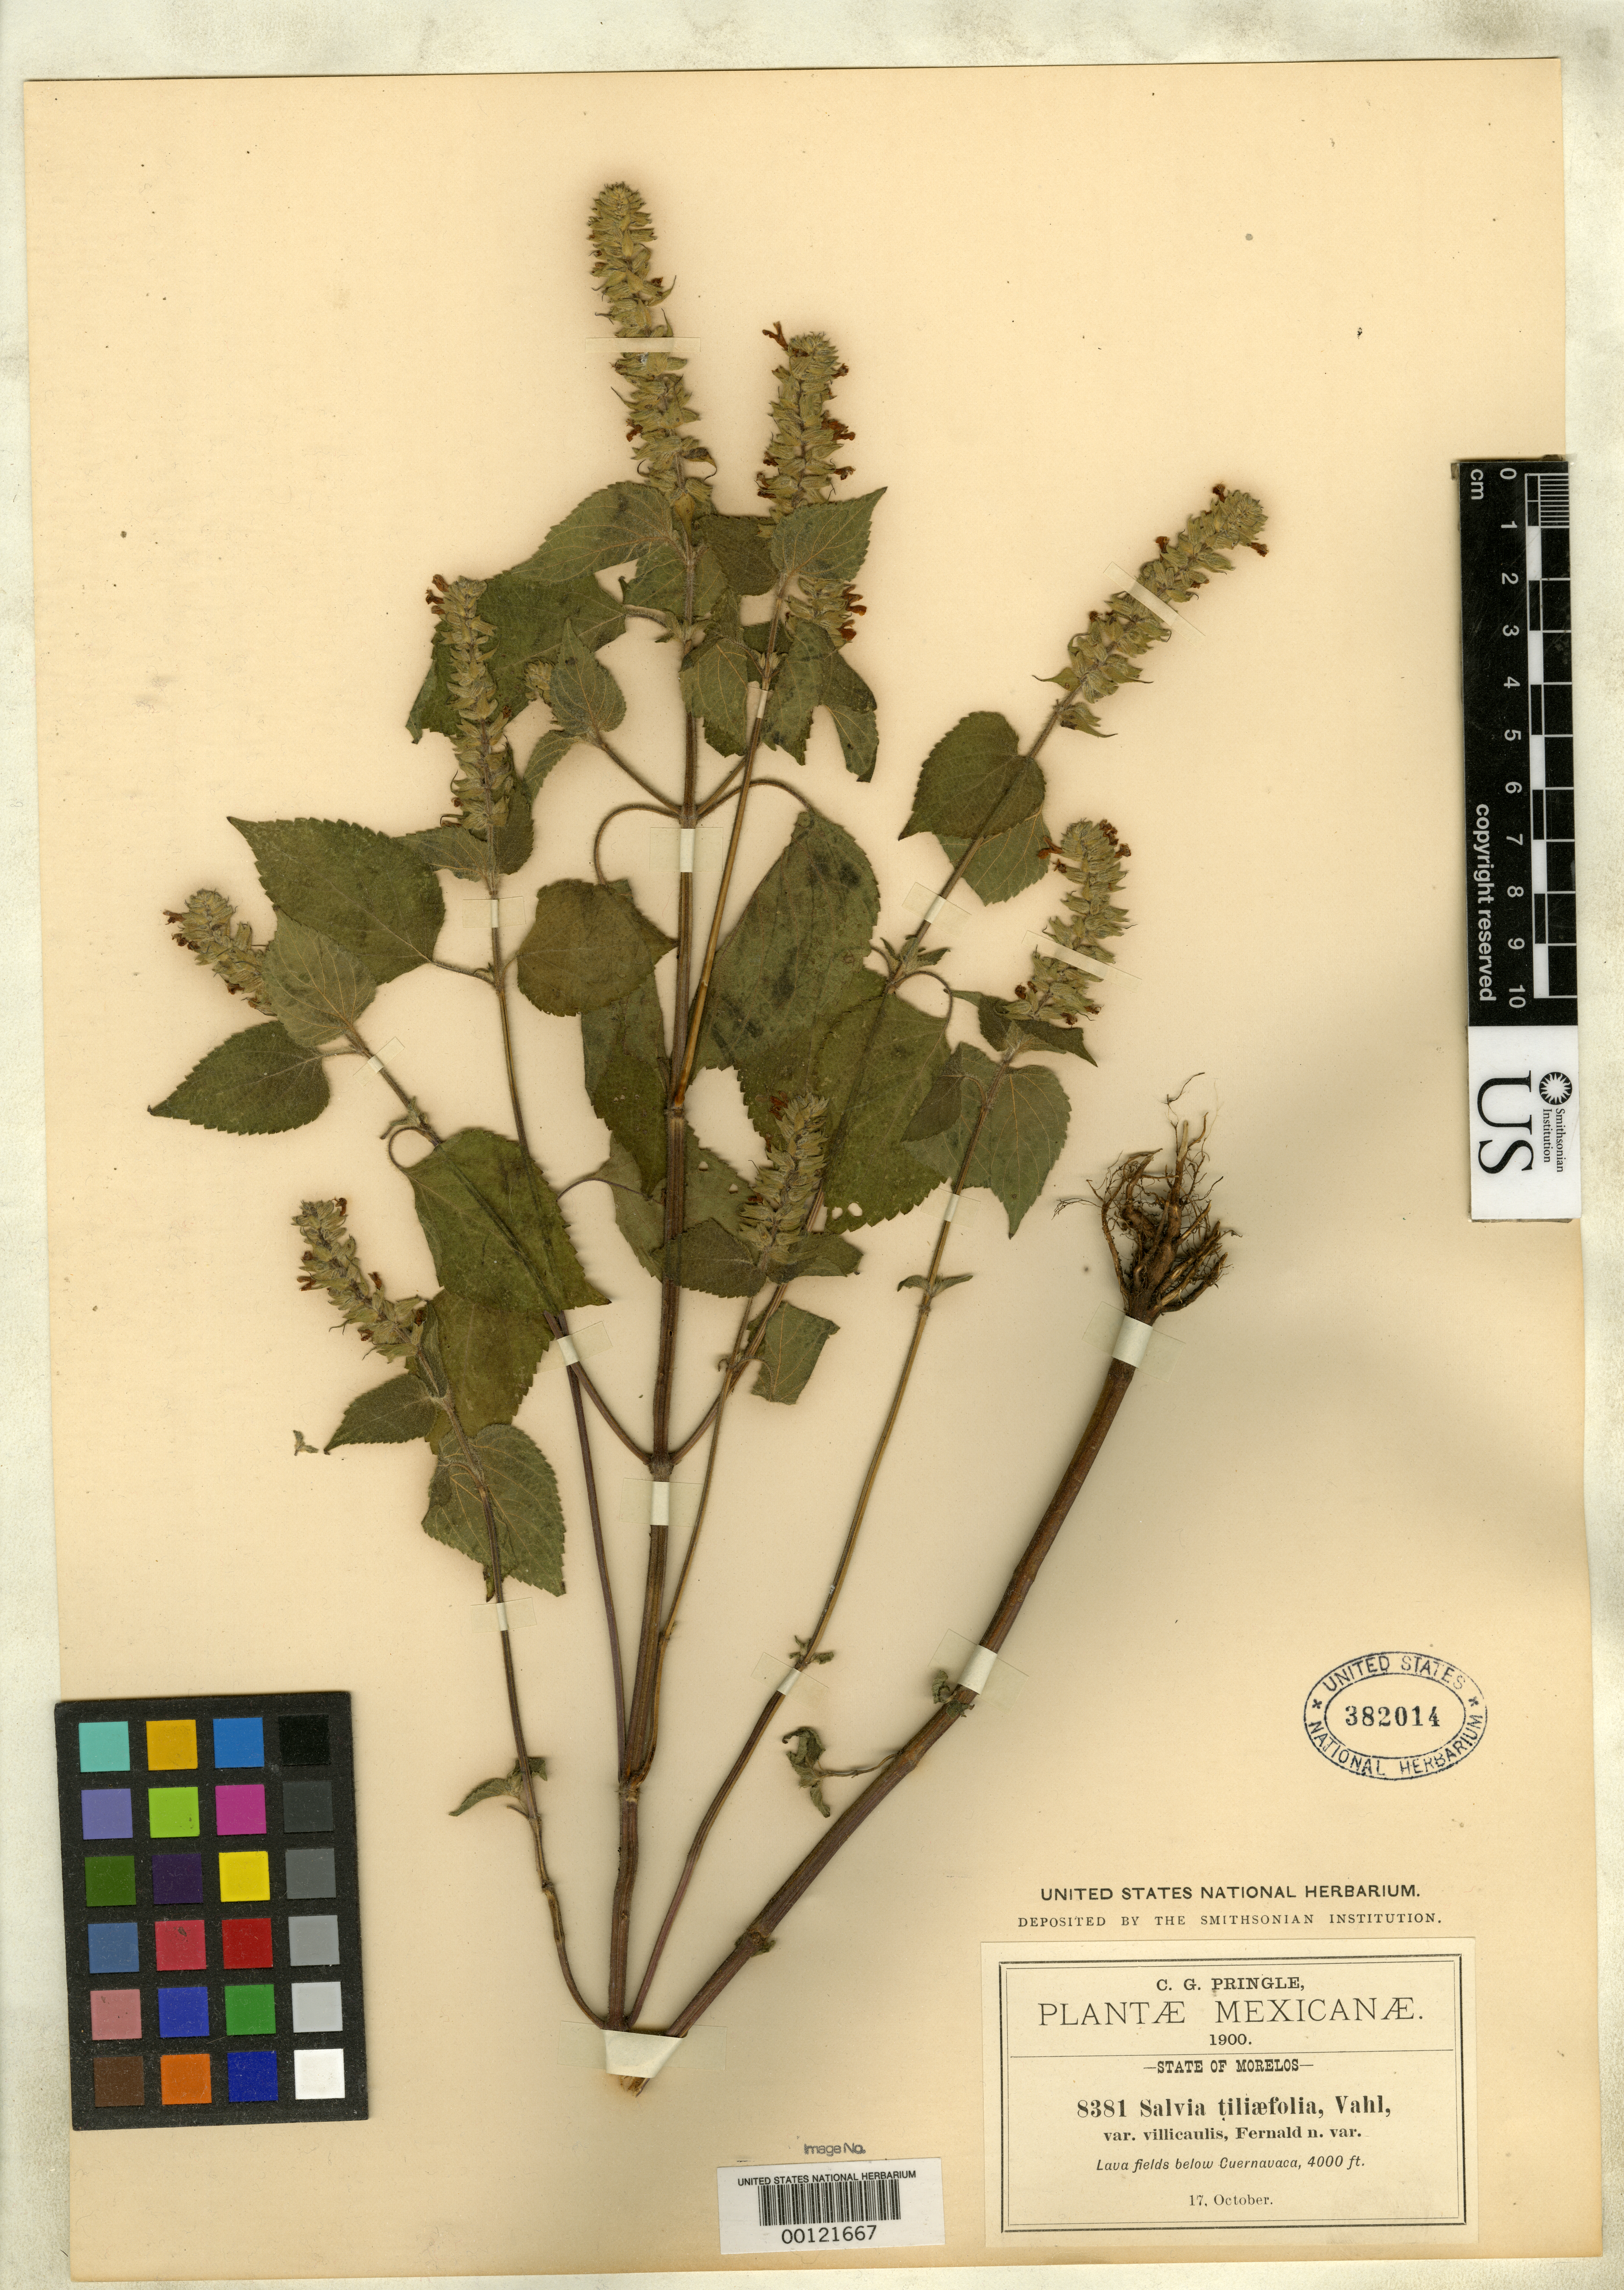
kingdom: Plantae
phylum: Tracheophyta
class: Magnoliopsida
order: Lamiales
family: Lamiaceae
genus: Salvia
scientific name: Salvia tiliifolia var. rhyacophila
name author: Fernald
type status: Isotype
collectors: C. G. Pringle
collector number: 8381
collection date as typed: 17 Oct 1900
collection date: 1900-10-17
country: Mexico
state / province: Morelos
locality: Lava fields near Cuernavaca.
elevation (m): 1219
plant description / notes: Originally labeled as "var. villicaulis, Fernald n. var." [apparently an ined. name, never published]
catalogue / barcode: US 382014